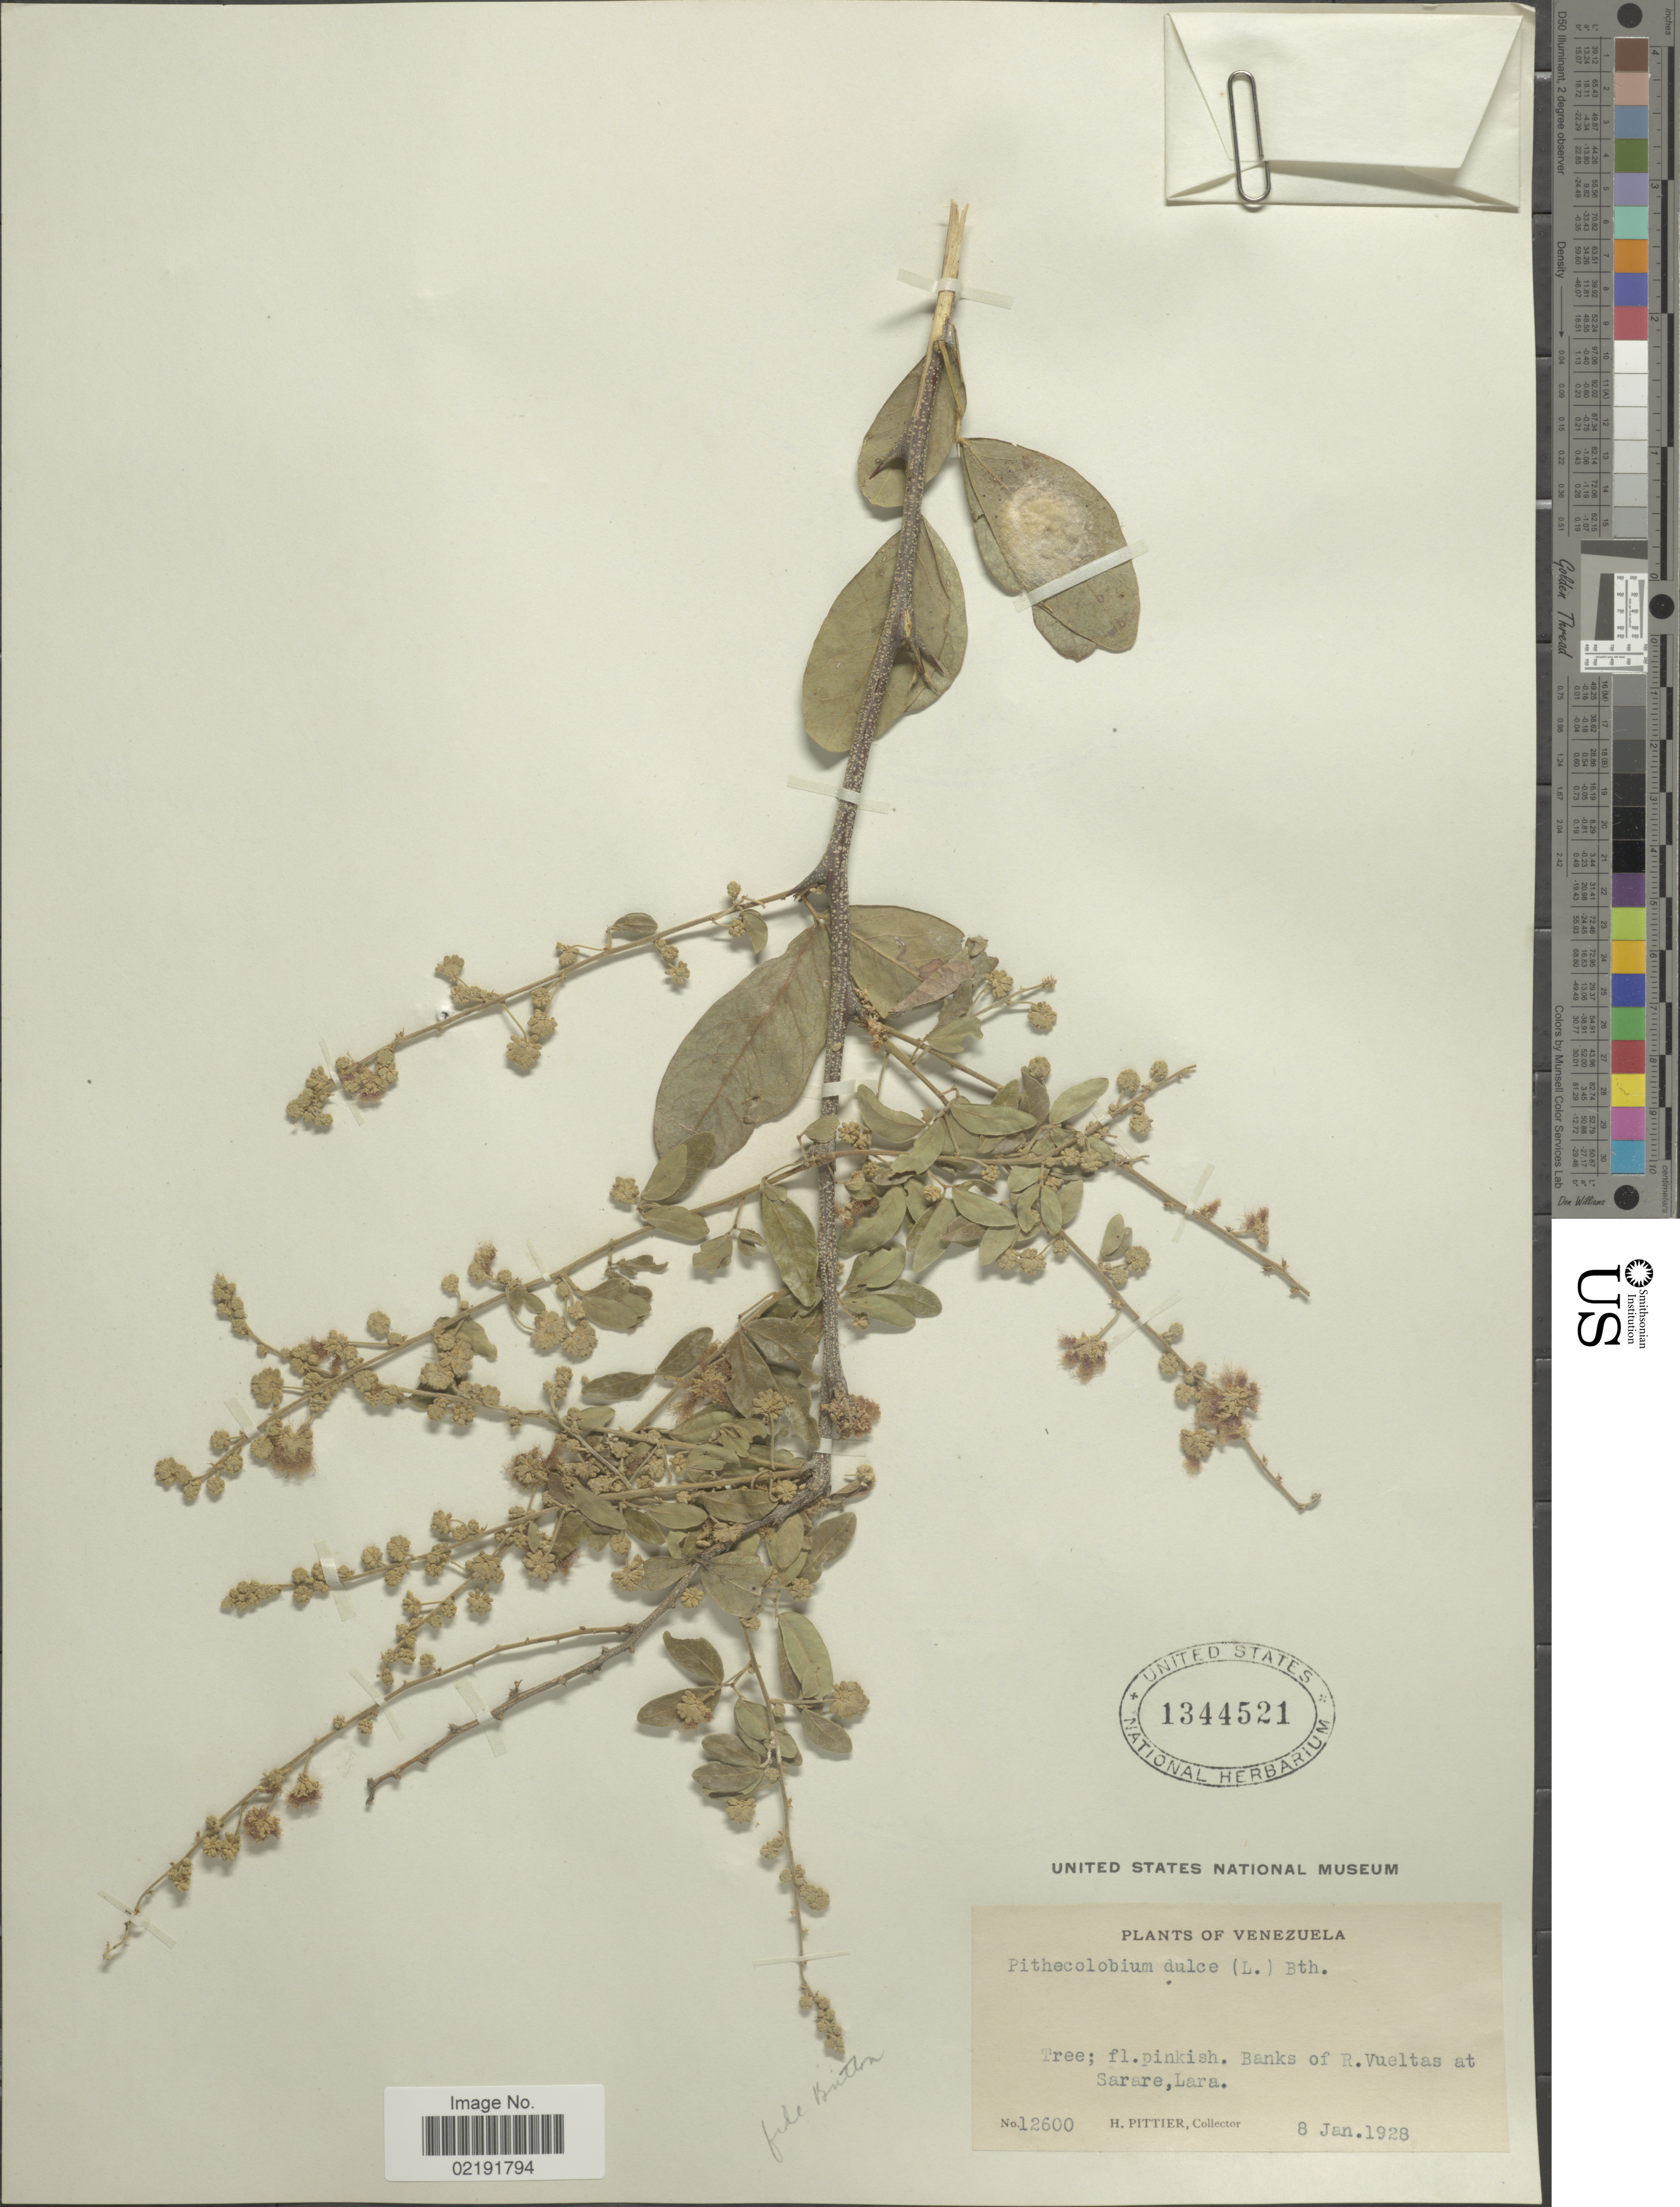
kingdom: Plantae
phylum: Tracheophyta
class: Magnoliopsida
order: Fabales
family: Fabaceae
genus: Pithecellobium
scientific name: Pithecellobium dulce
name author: (Roxb.) Benth.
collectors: H. F. Pittier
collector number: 12600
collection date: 1928-01-08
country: Venezuela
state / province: Lara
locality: Banks of R. Vueltas at Sarare, Lara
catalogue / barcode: US 1344521